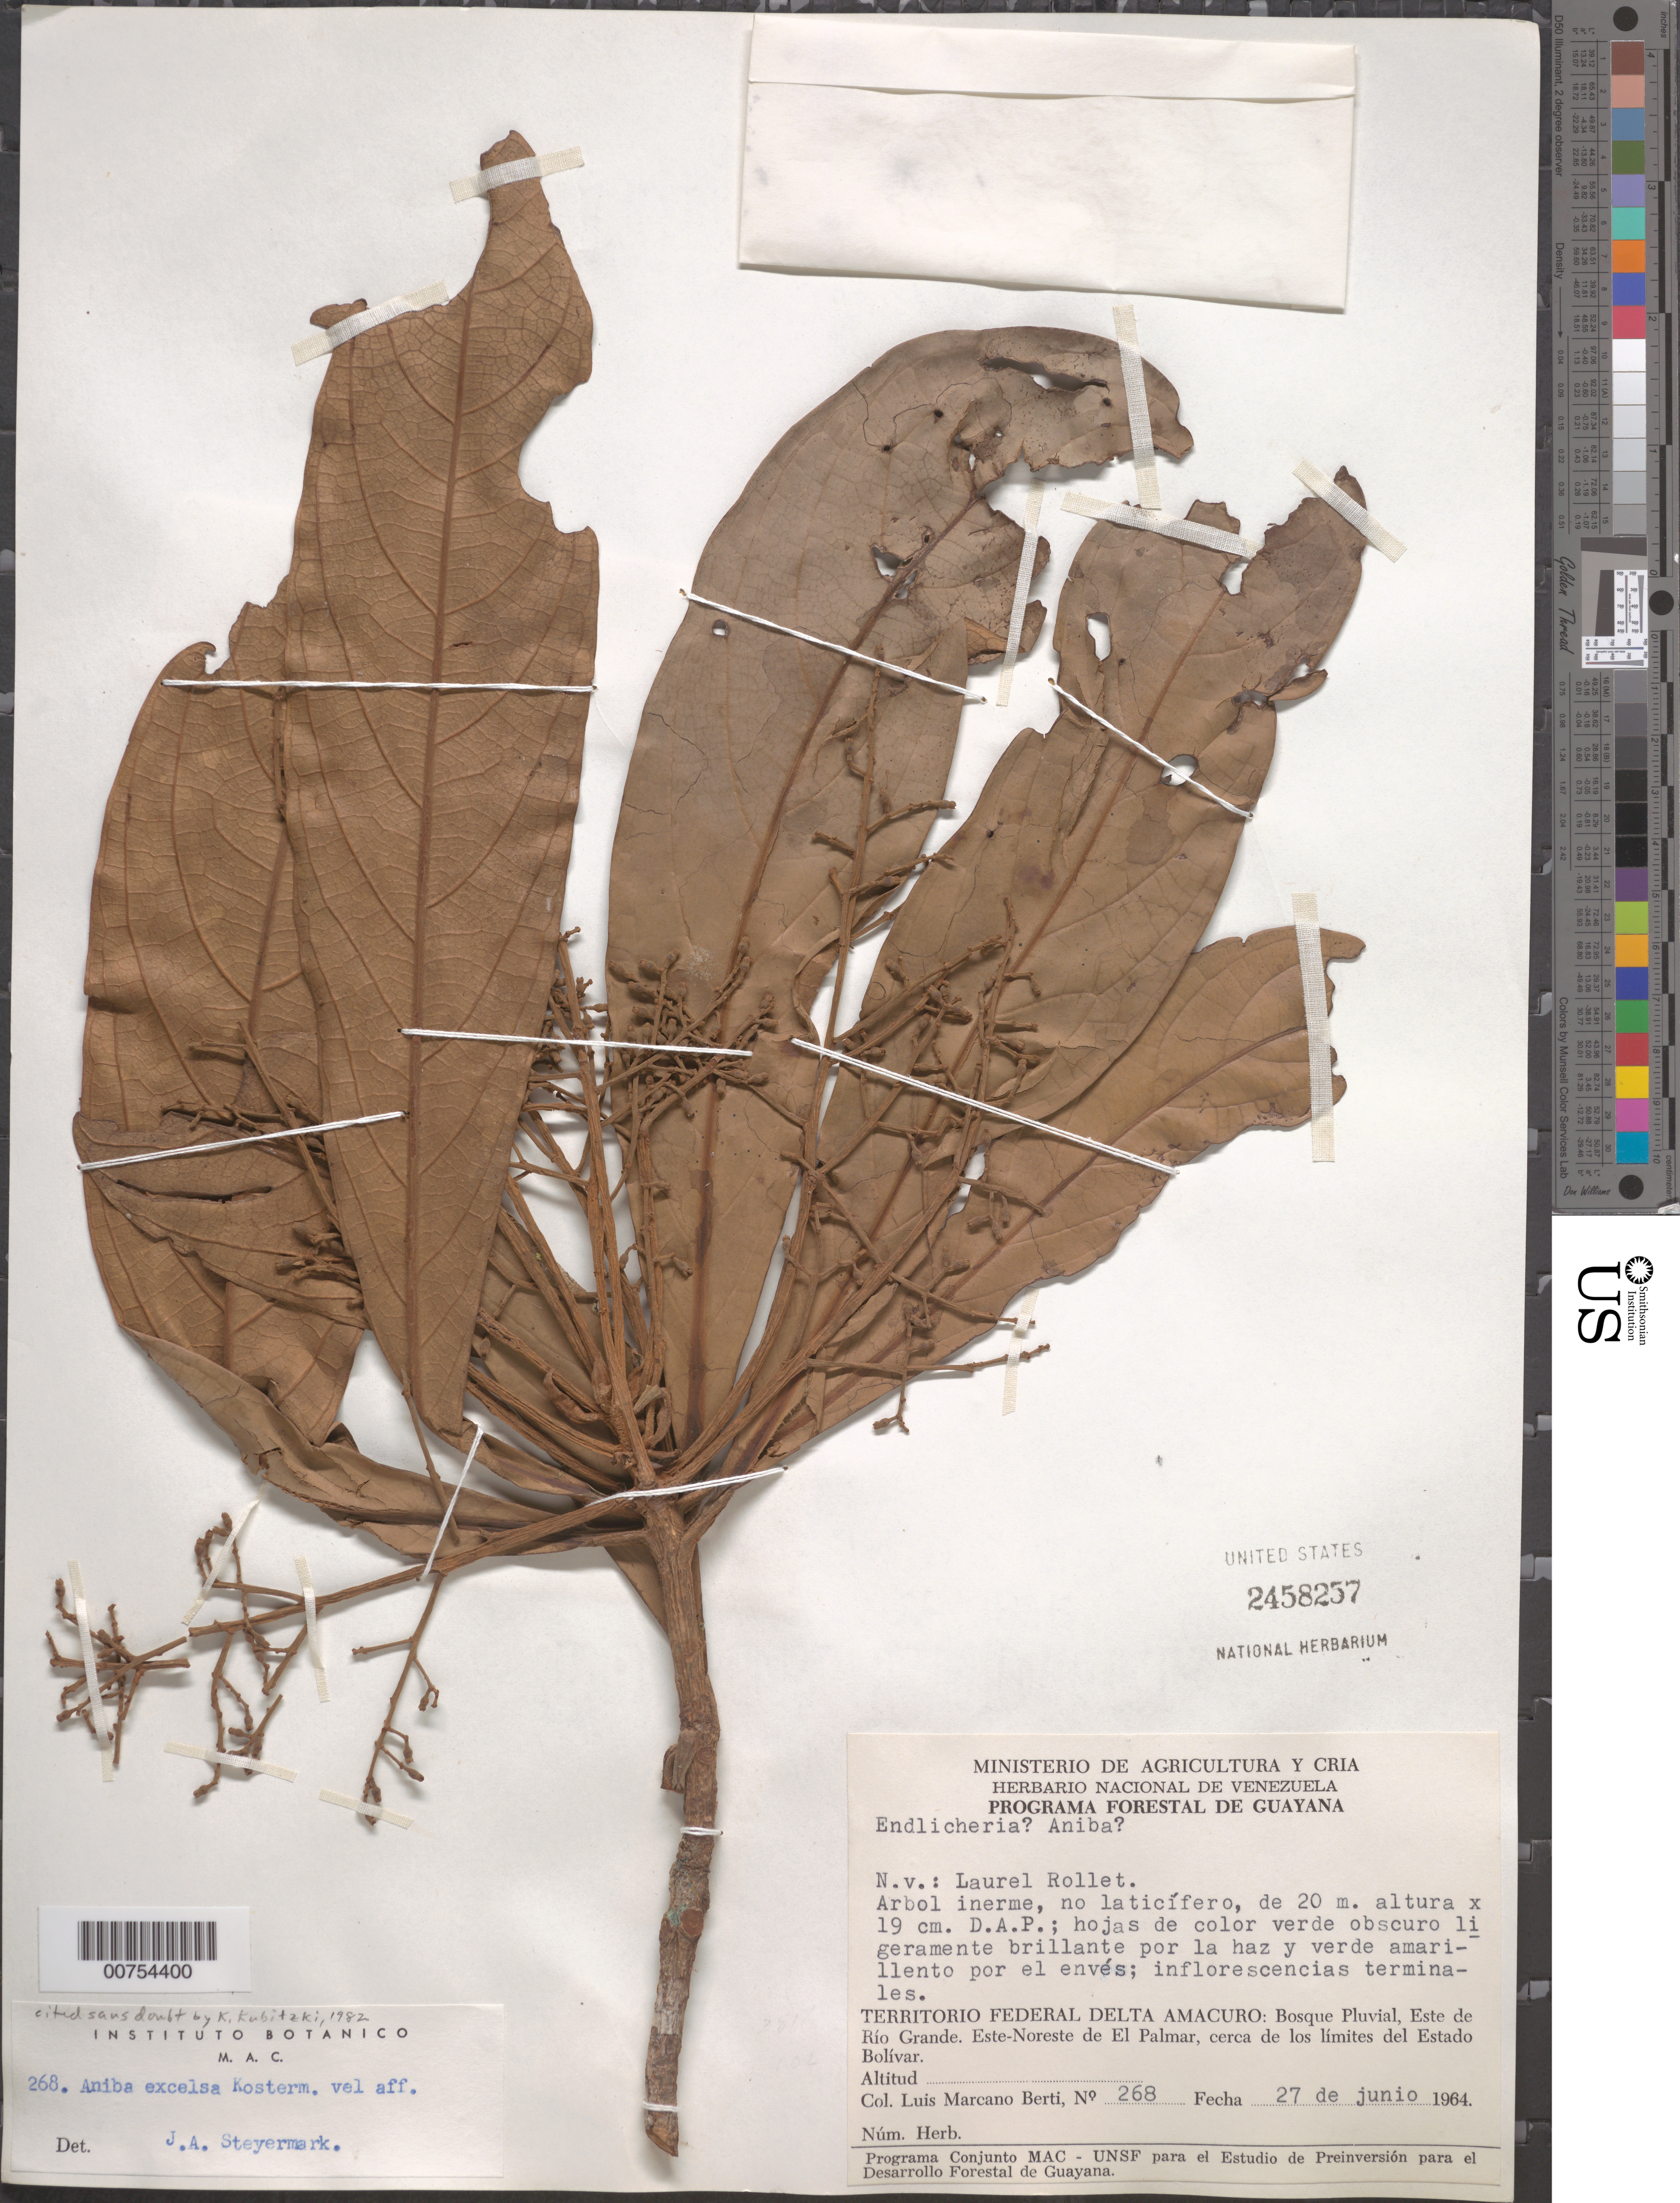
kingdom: Plantae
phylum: Tracheophyta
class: Magnoliopsida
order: Laurales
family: Lauraceae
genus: Aniba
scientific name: Aniba excelsa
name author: Kosterm.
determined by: Kubitzki, Klaus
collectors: L. Marcano-Berti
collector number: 268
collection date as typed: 27-Jun-64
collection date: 1964-06-27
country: Venezuela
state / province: Delta Amacuro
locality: Este de Río Grande, ENE de El Palmar, cerca de los limites del Estado Bolívar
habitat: Bosque pluvial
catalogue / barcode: US 2458257